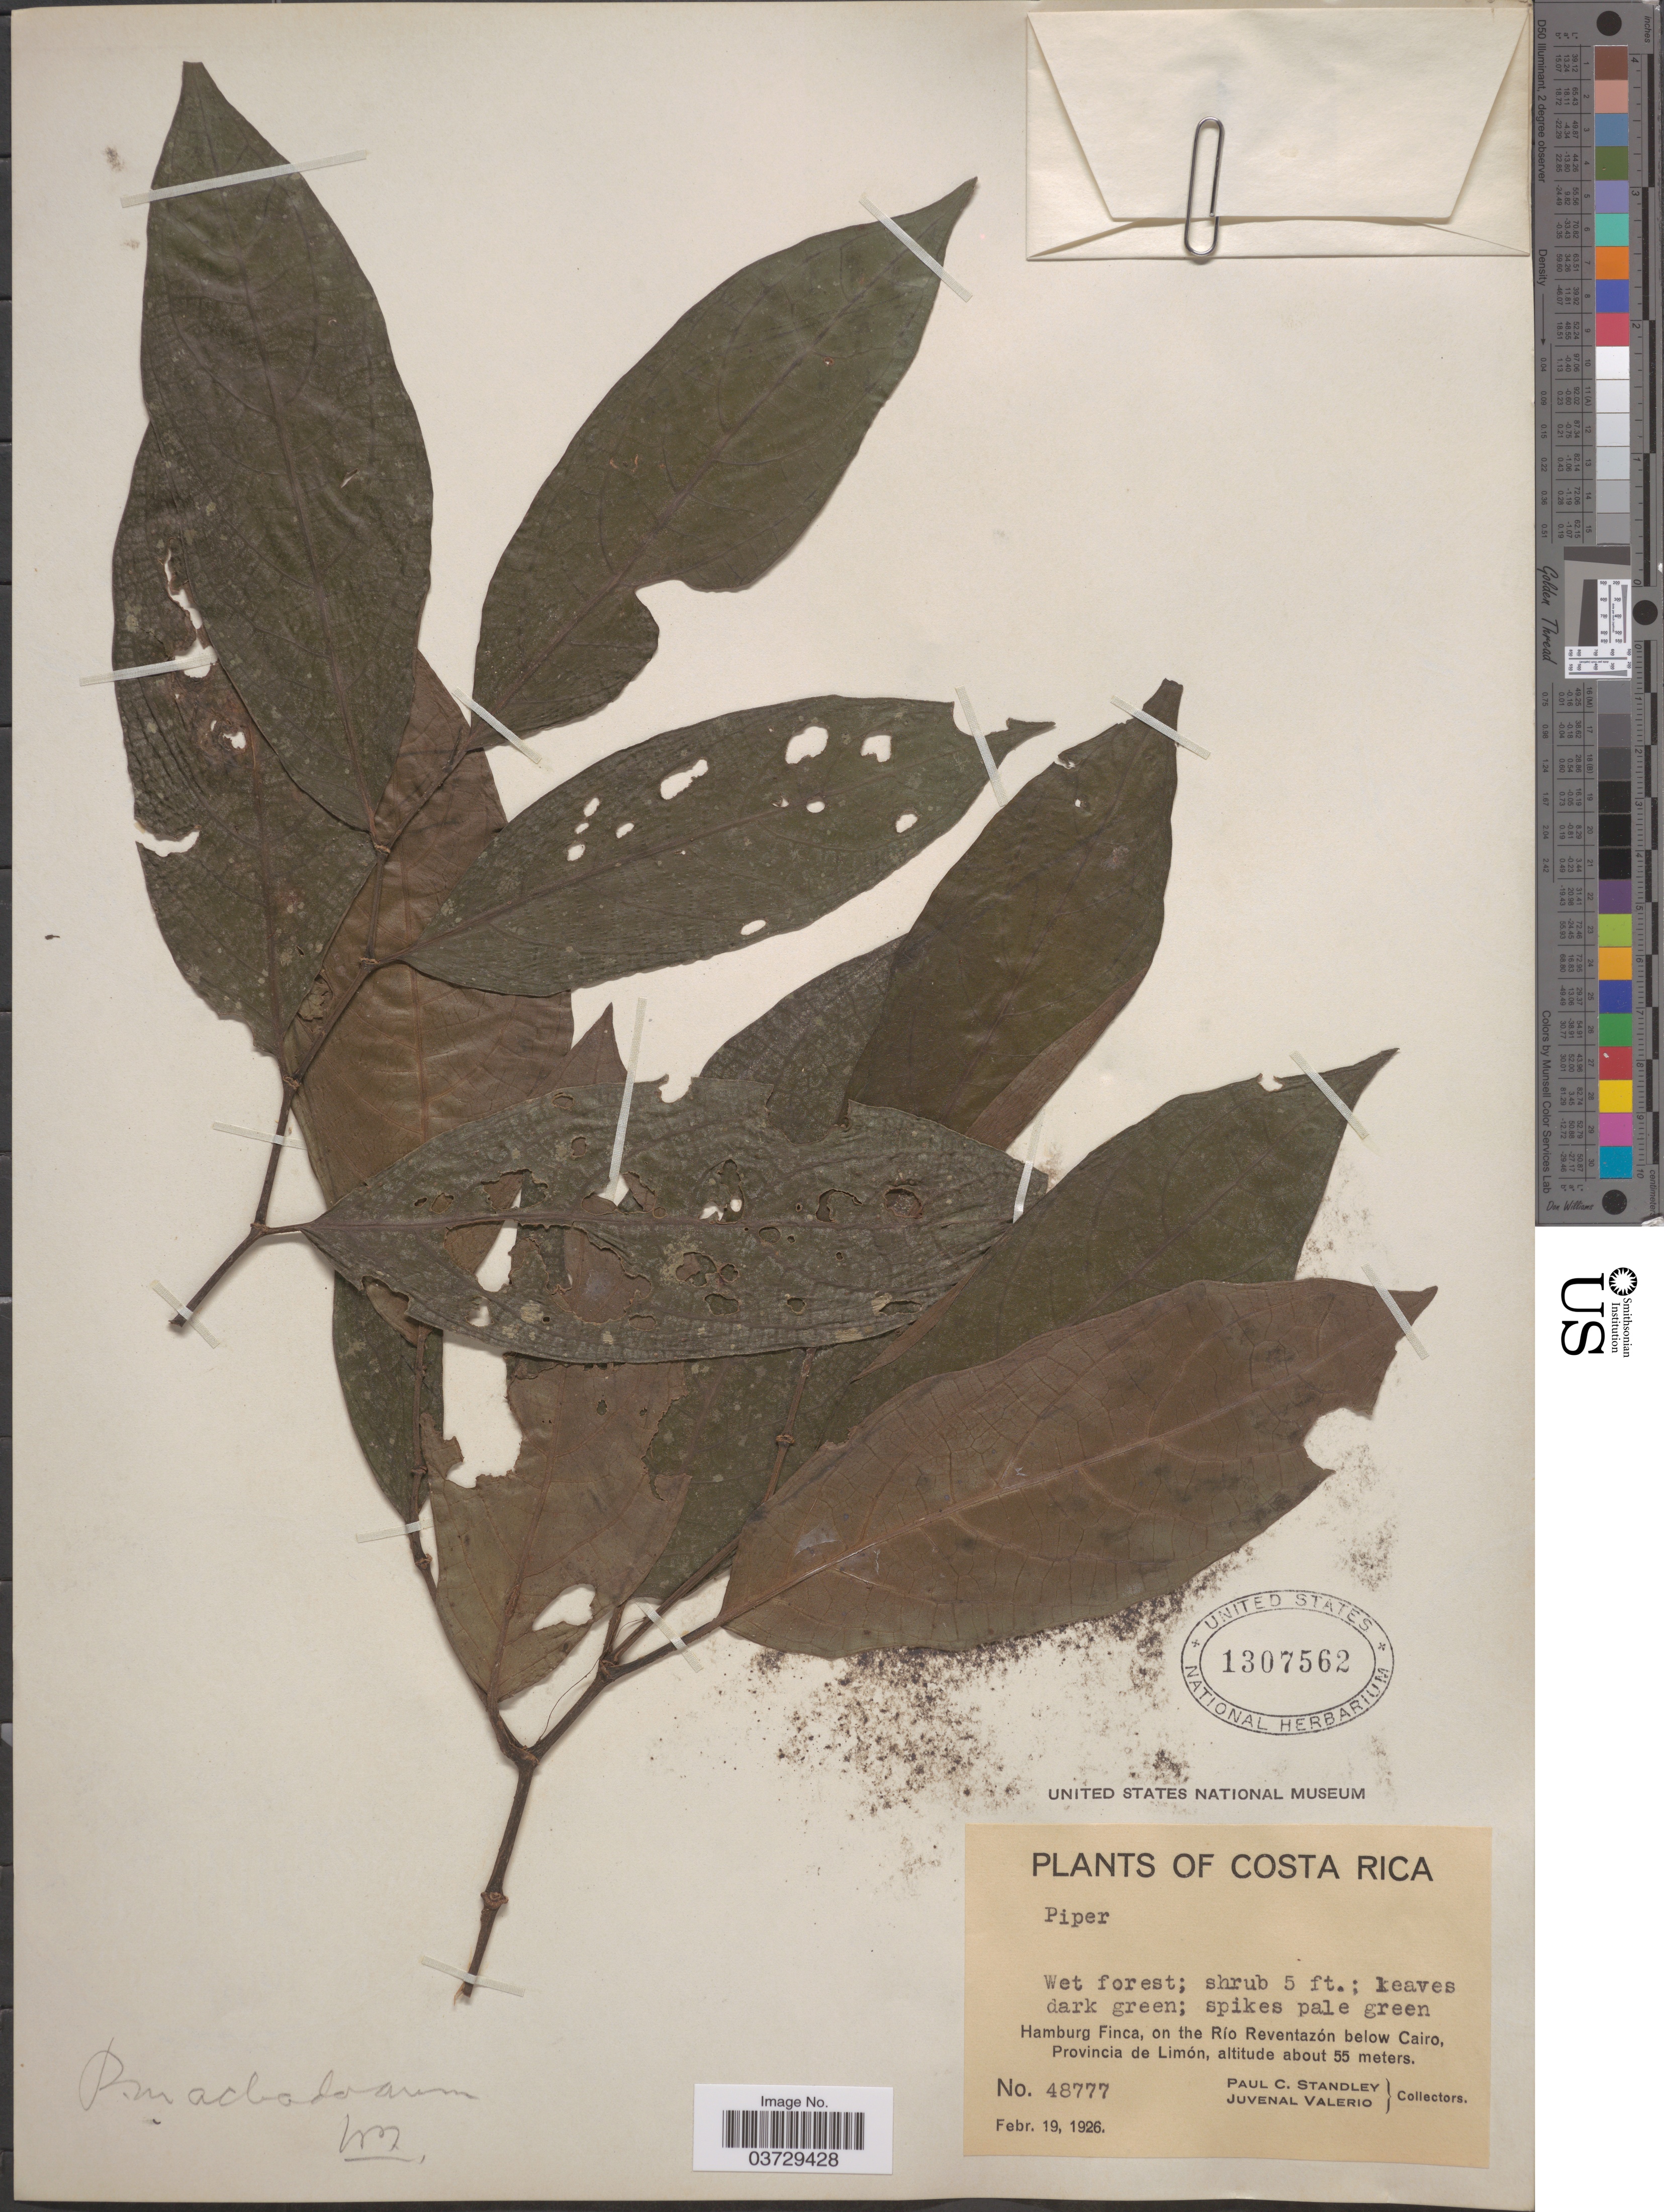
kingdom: Plantae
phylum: Tracheophyta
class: Magnoliopsida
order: Piperales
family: Piperaceae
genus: Piper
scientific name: Piper machadoanum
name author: C. DC.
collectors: P. C. Standley & J. Valerio R.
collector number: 48777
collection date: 1926-02-19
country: Costa Rica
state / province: Limón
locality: Hamburg Finca, on the Río Reventazón below Cairo.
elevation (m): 55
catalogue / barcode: US 1307562